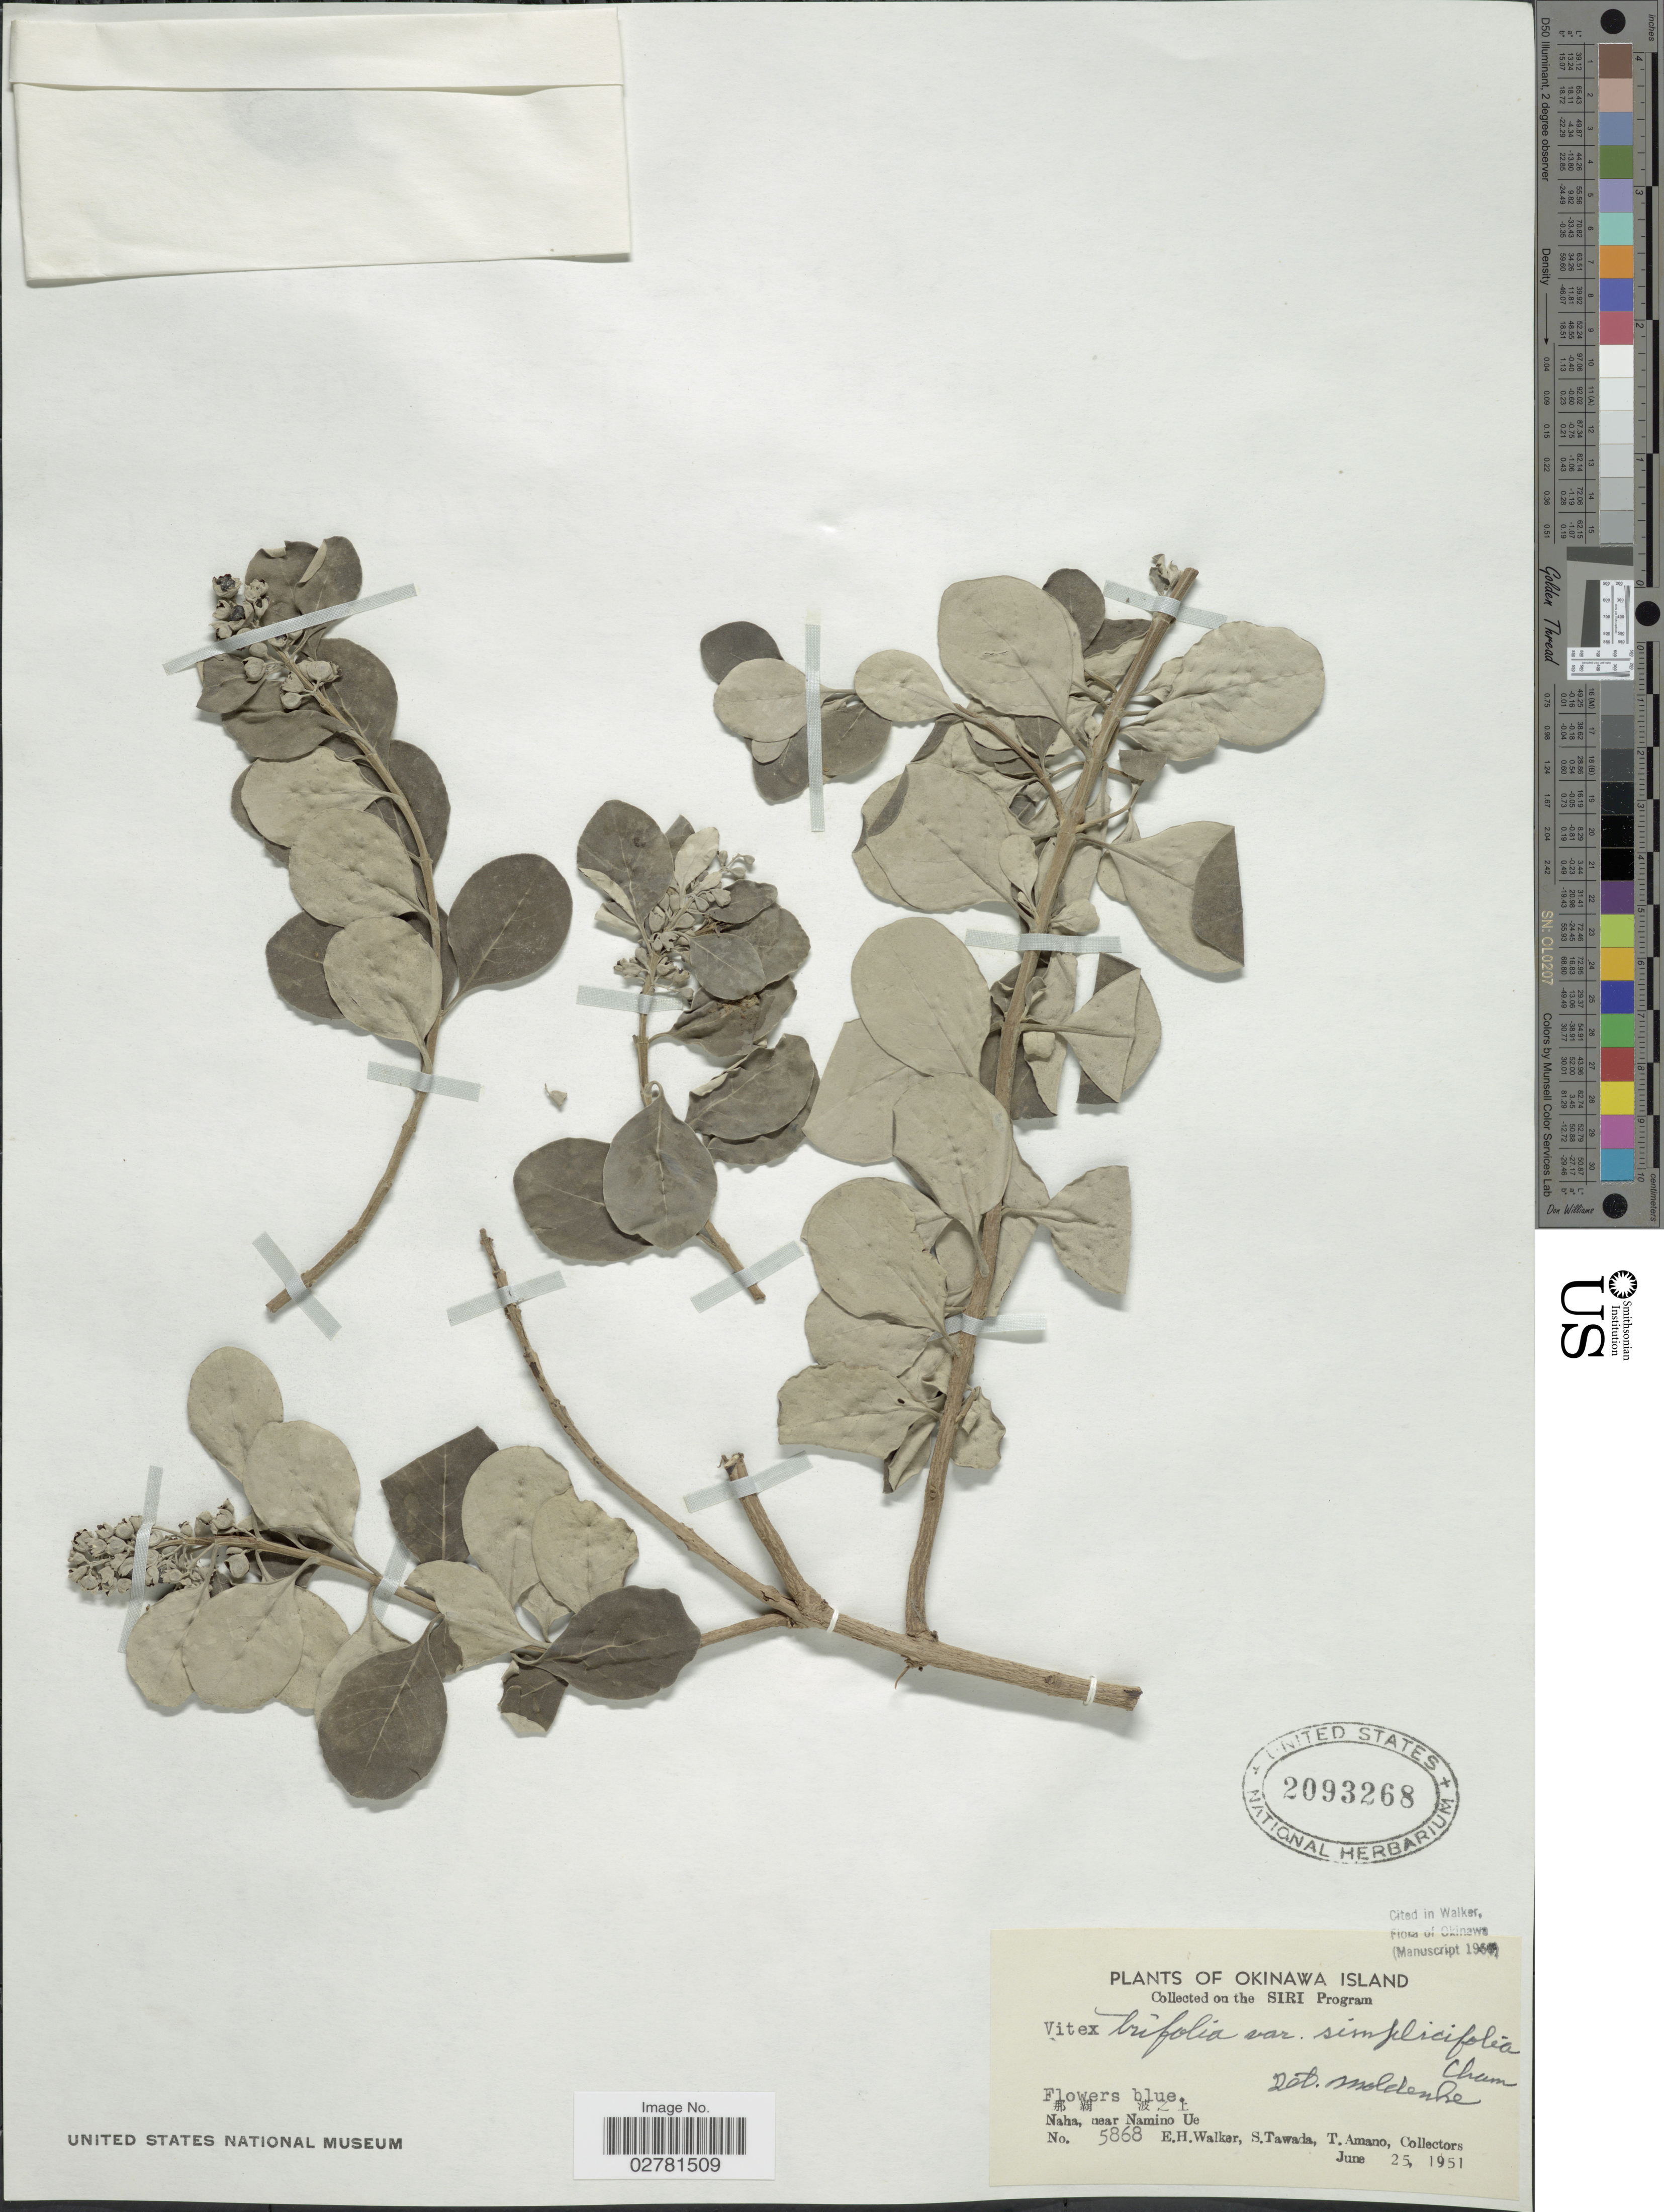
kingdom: Plantae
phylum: Tracheophyta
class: Magnoliopsida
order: Lamiales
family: Lamiaceae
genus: Vitex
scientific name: Vitex trifoliata var. simplicifolia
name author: Cham.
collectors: E. H. Walker, S. Tawada & T. Amano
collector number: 5868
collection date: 1951-06-25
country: Japan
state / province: Okinawa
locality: Okinawa Island. Naha, near Namino Ue.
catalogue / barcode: US 2093268